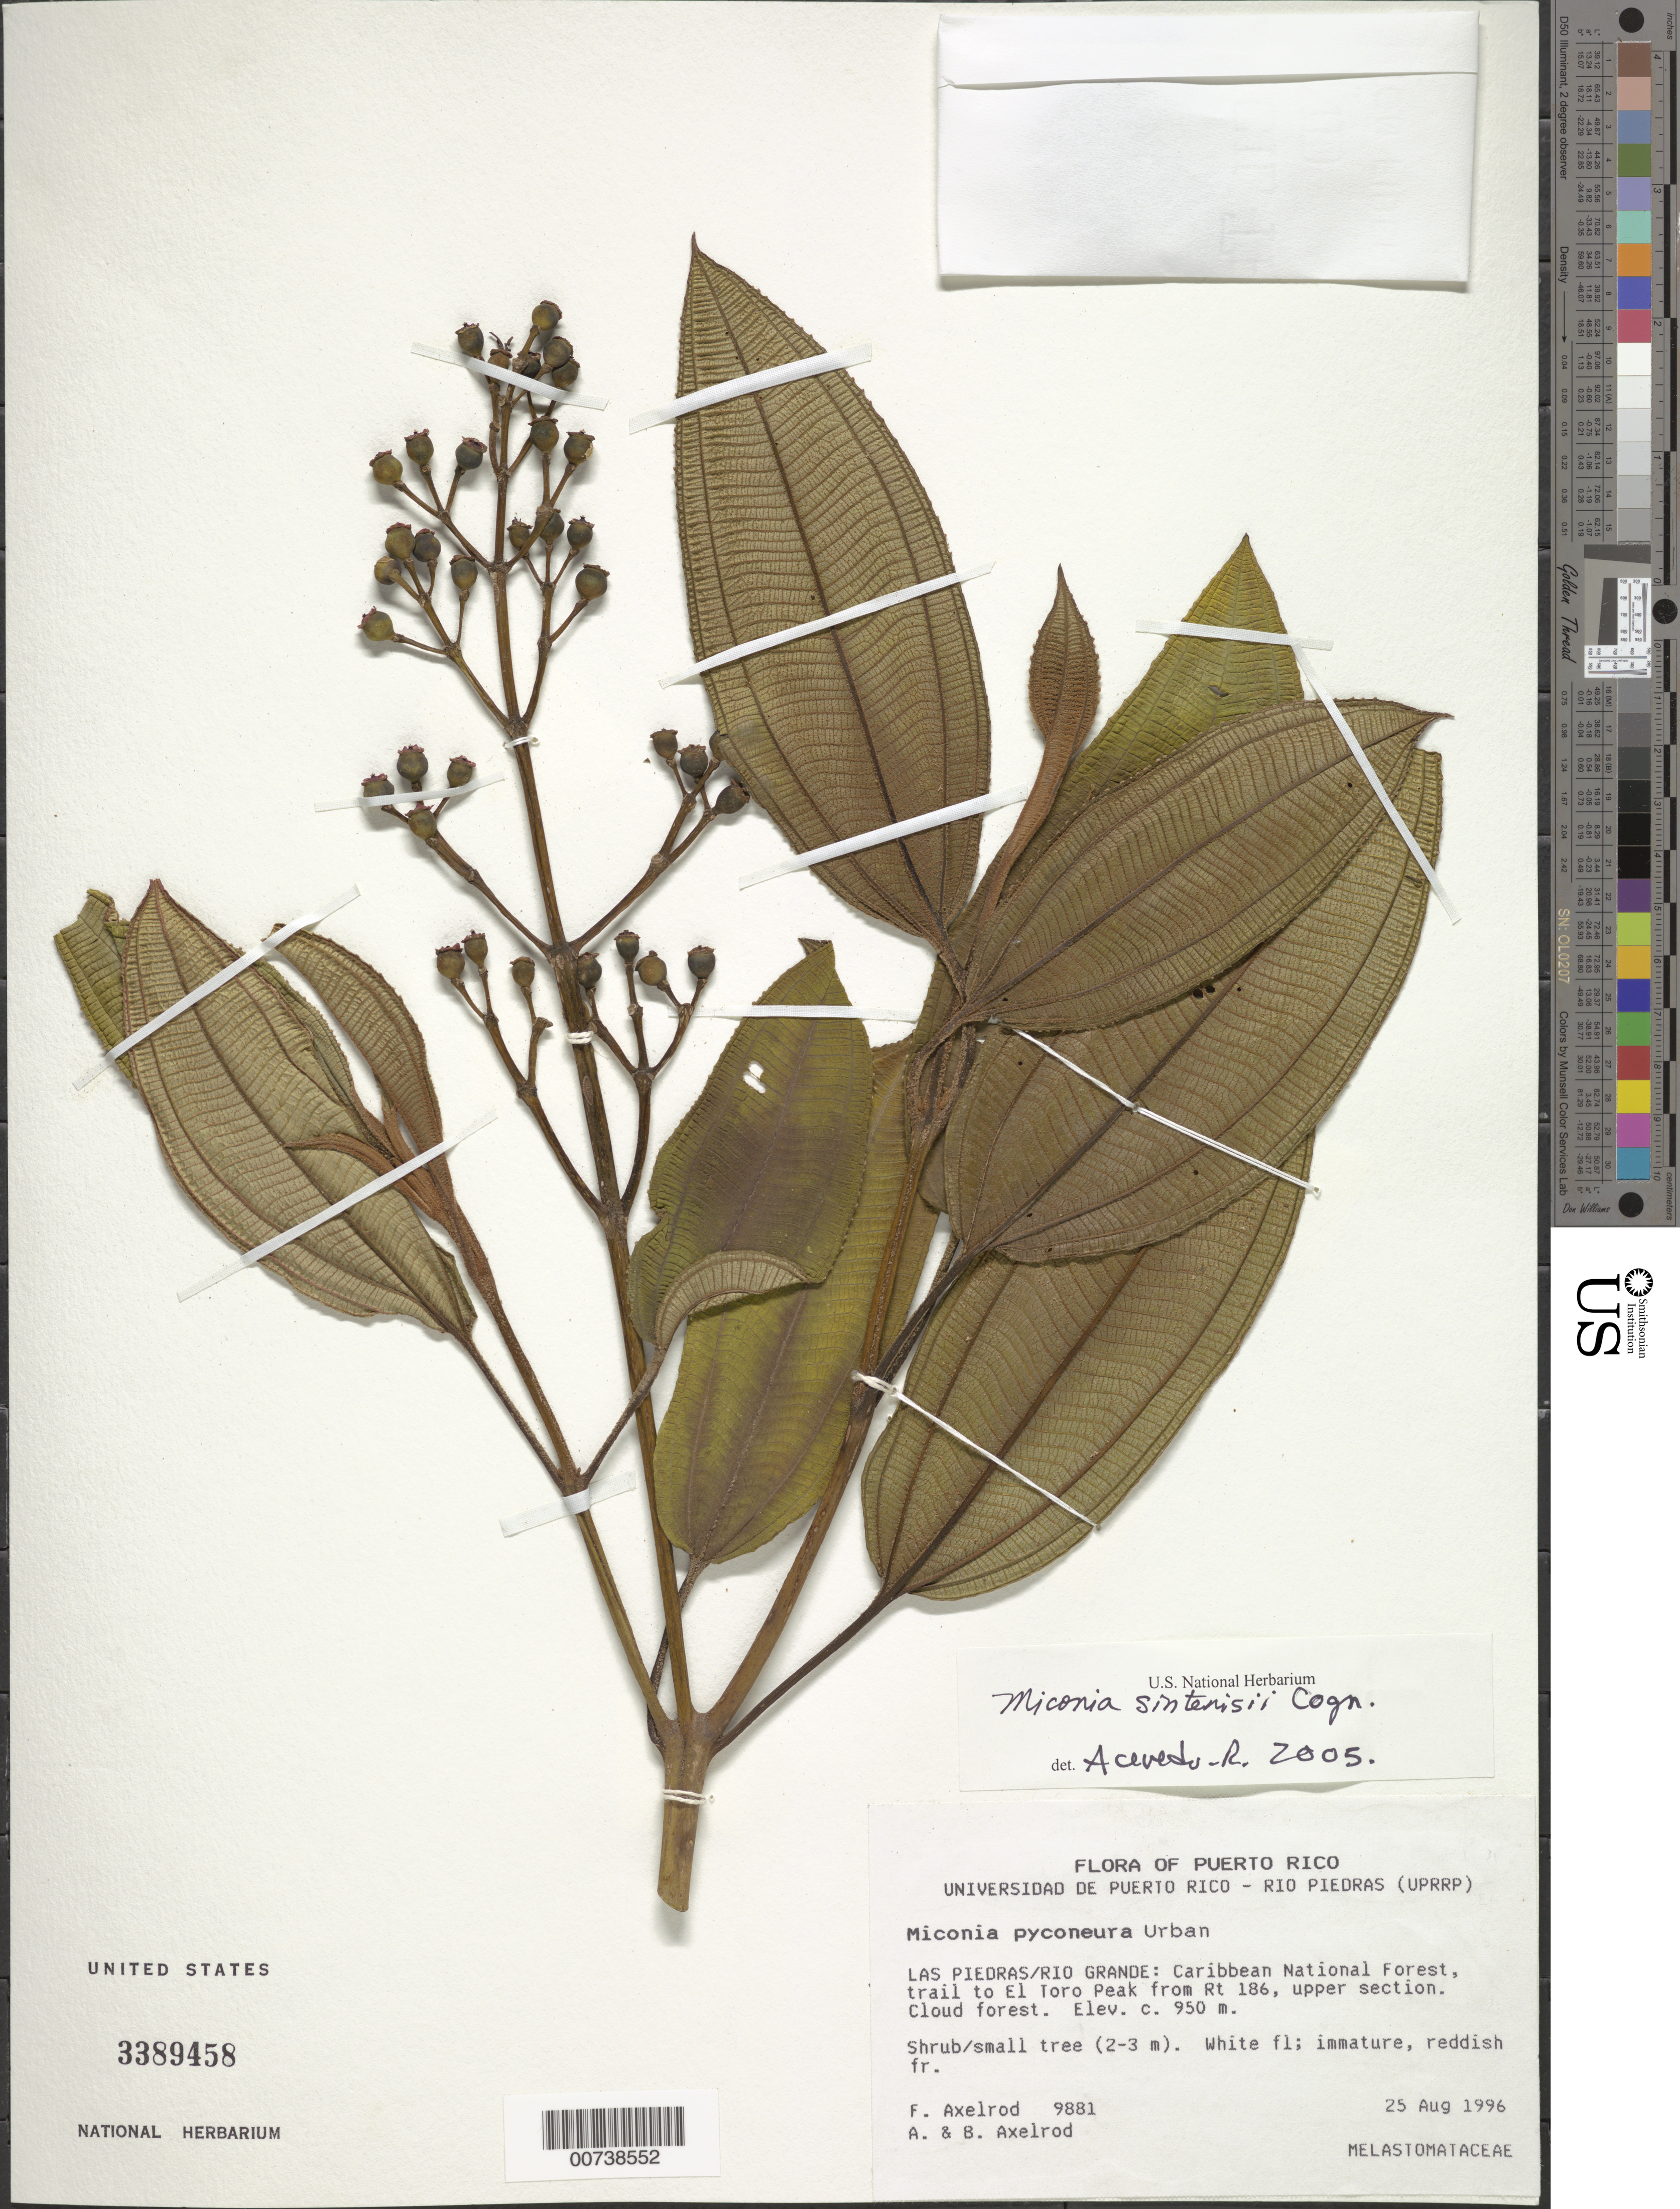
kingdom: Plantae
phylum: Tracheophyta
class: Magnoliopsida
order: Myrtales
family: Melastomataceae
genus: Miconia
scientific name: Miconia sintenisii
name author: Cogn.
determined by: Acevedo-Rodríguez, P., (BOT), Smithsonian Institution - National Museum of Natural History (UNITED STATES)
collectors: F. S. Axelrod, B. Axelrod & A. Axelrod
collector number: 9881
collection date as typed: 25 Aug 1996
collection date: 1996-08-25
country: Puerto Rico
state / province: Río Grande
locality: Las Piedras/ Rio Grande: Caribbean National Forest, trail to El Toro Peak, from Rt 186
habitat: Upper section; cloud forest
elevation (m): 950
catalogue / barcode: US 3389458